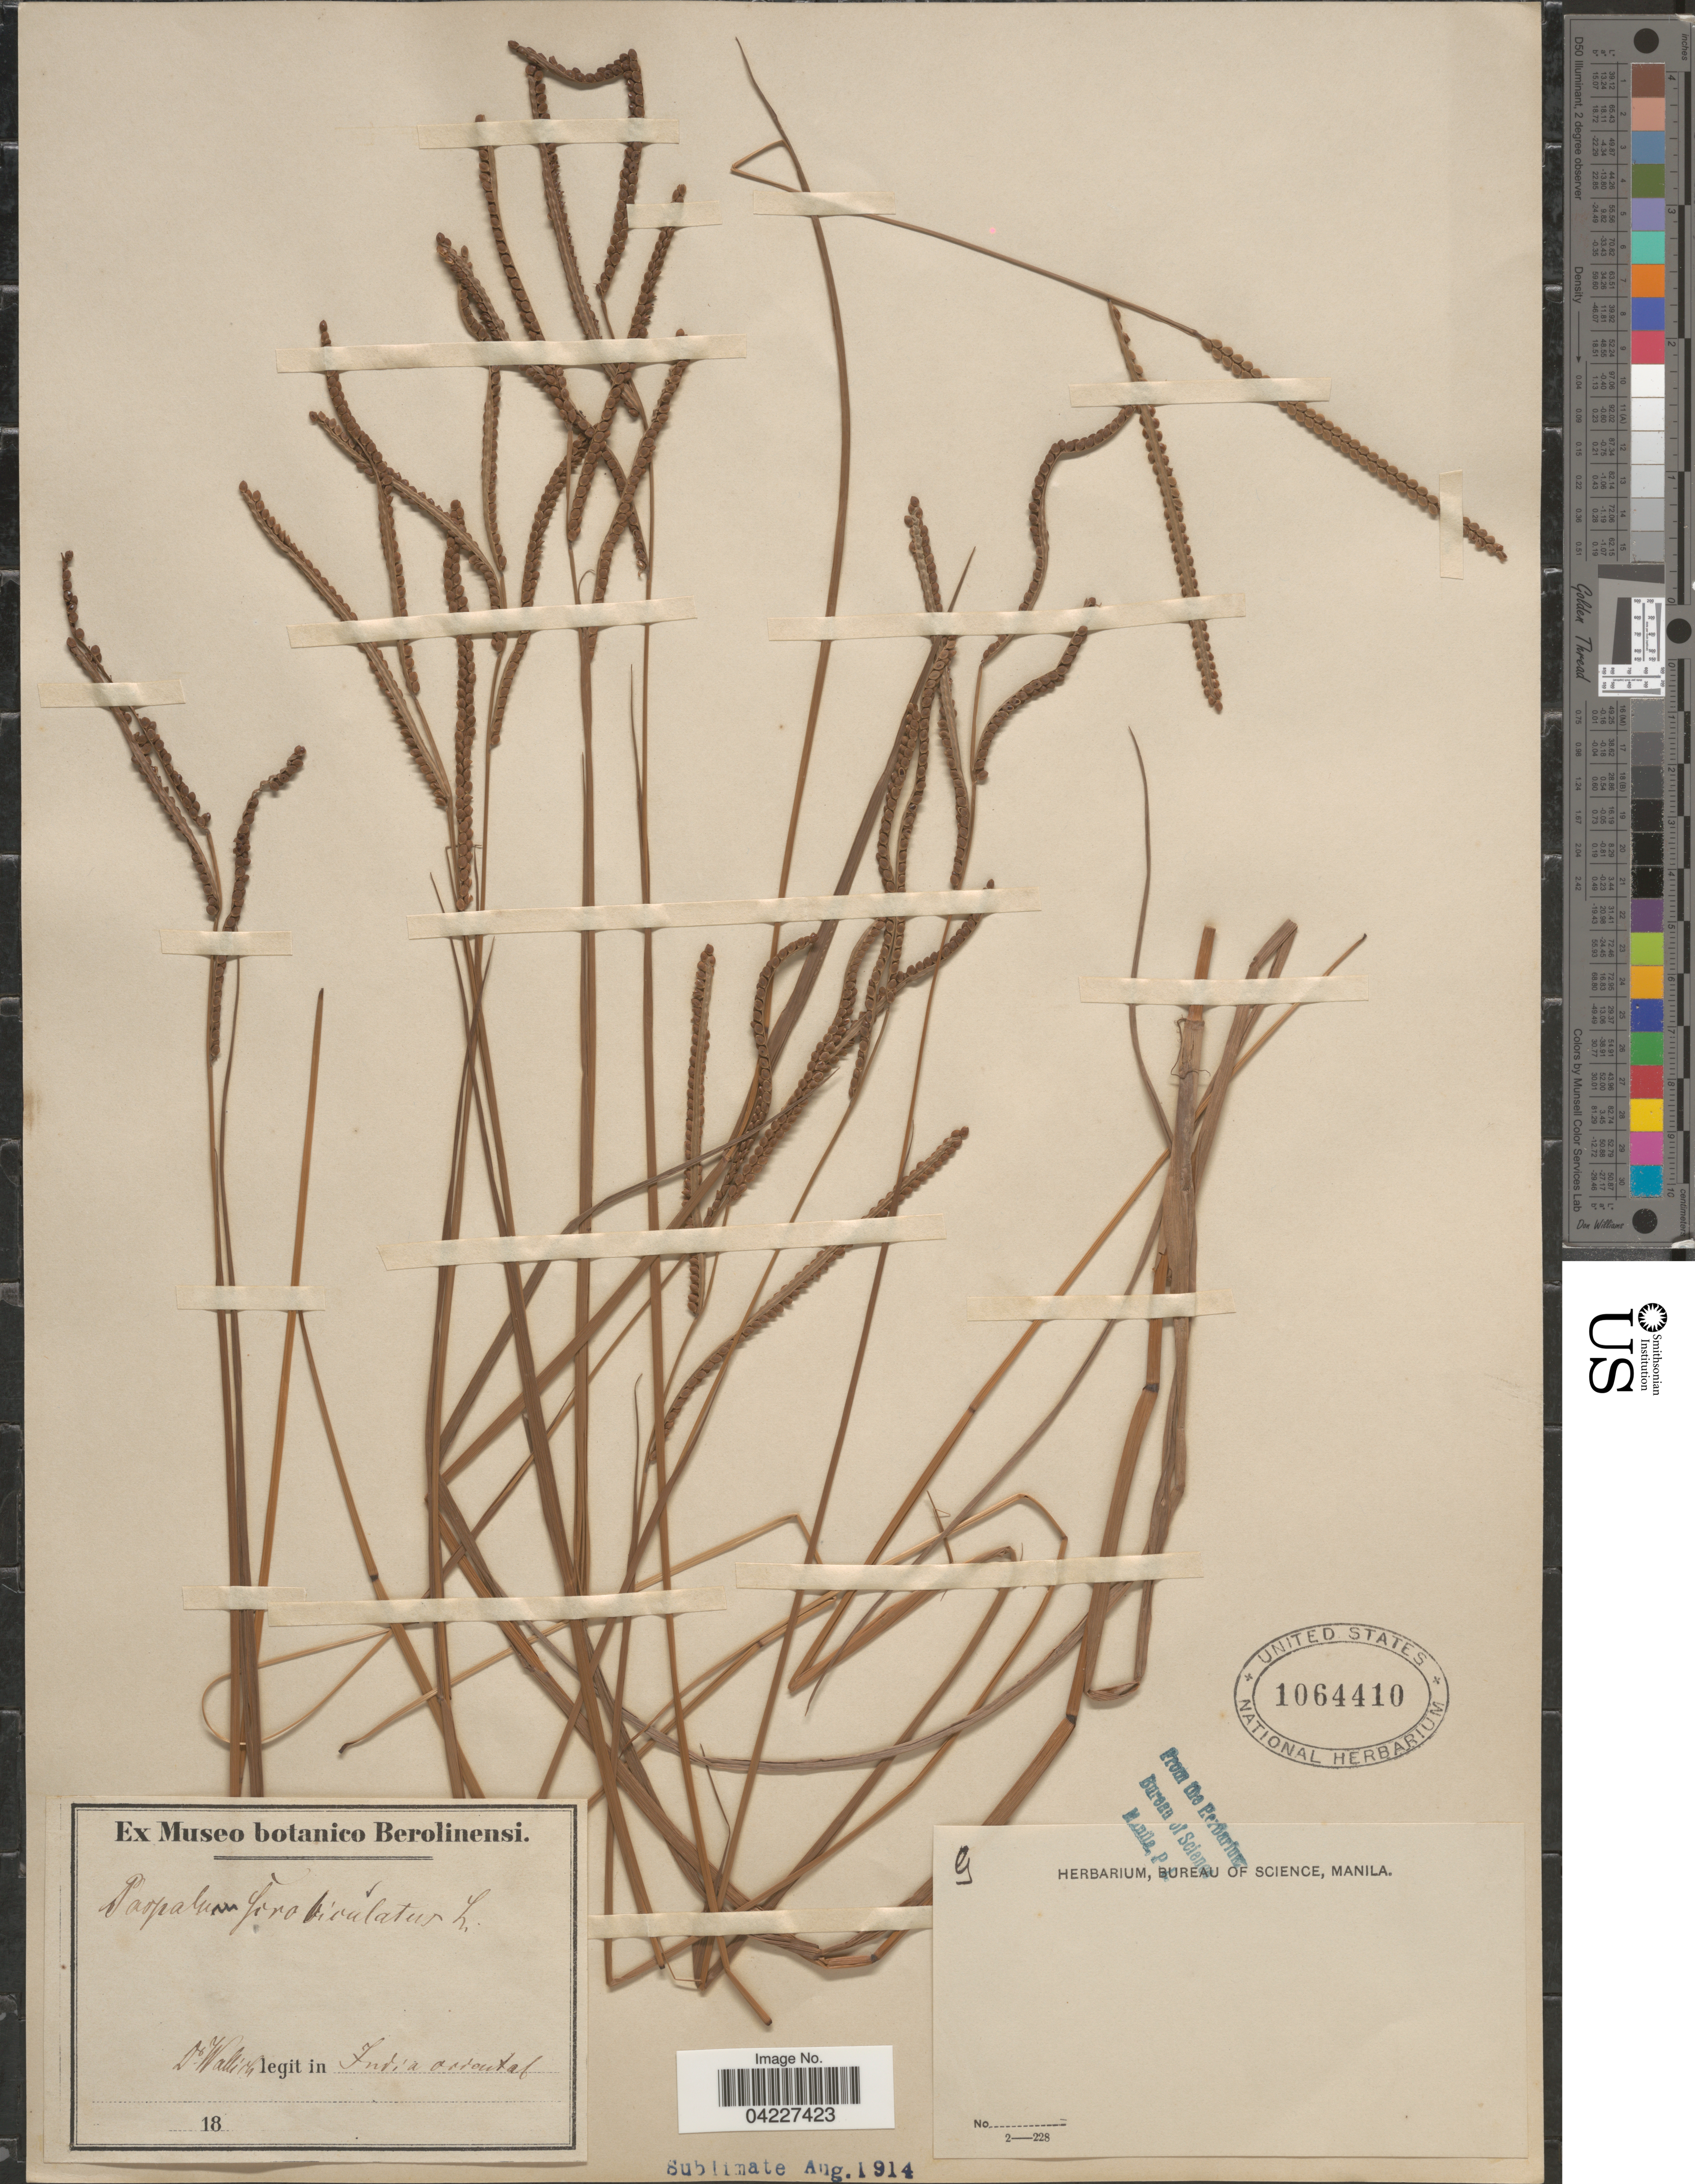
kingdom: Plantae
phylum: Tracheophyta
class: Liliopsida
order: Poales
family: Poaceae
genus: Paspalum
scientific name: Paspalum scrobiculatum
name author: L.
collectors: -- Wallich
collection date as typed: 18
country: India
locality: India oriental.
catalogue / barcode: US 1064410